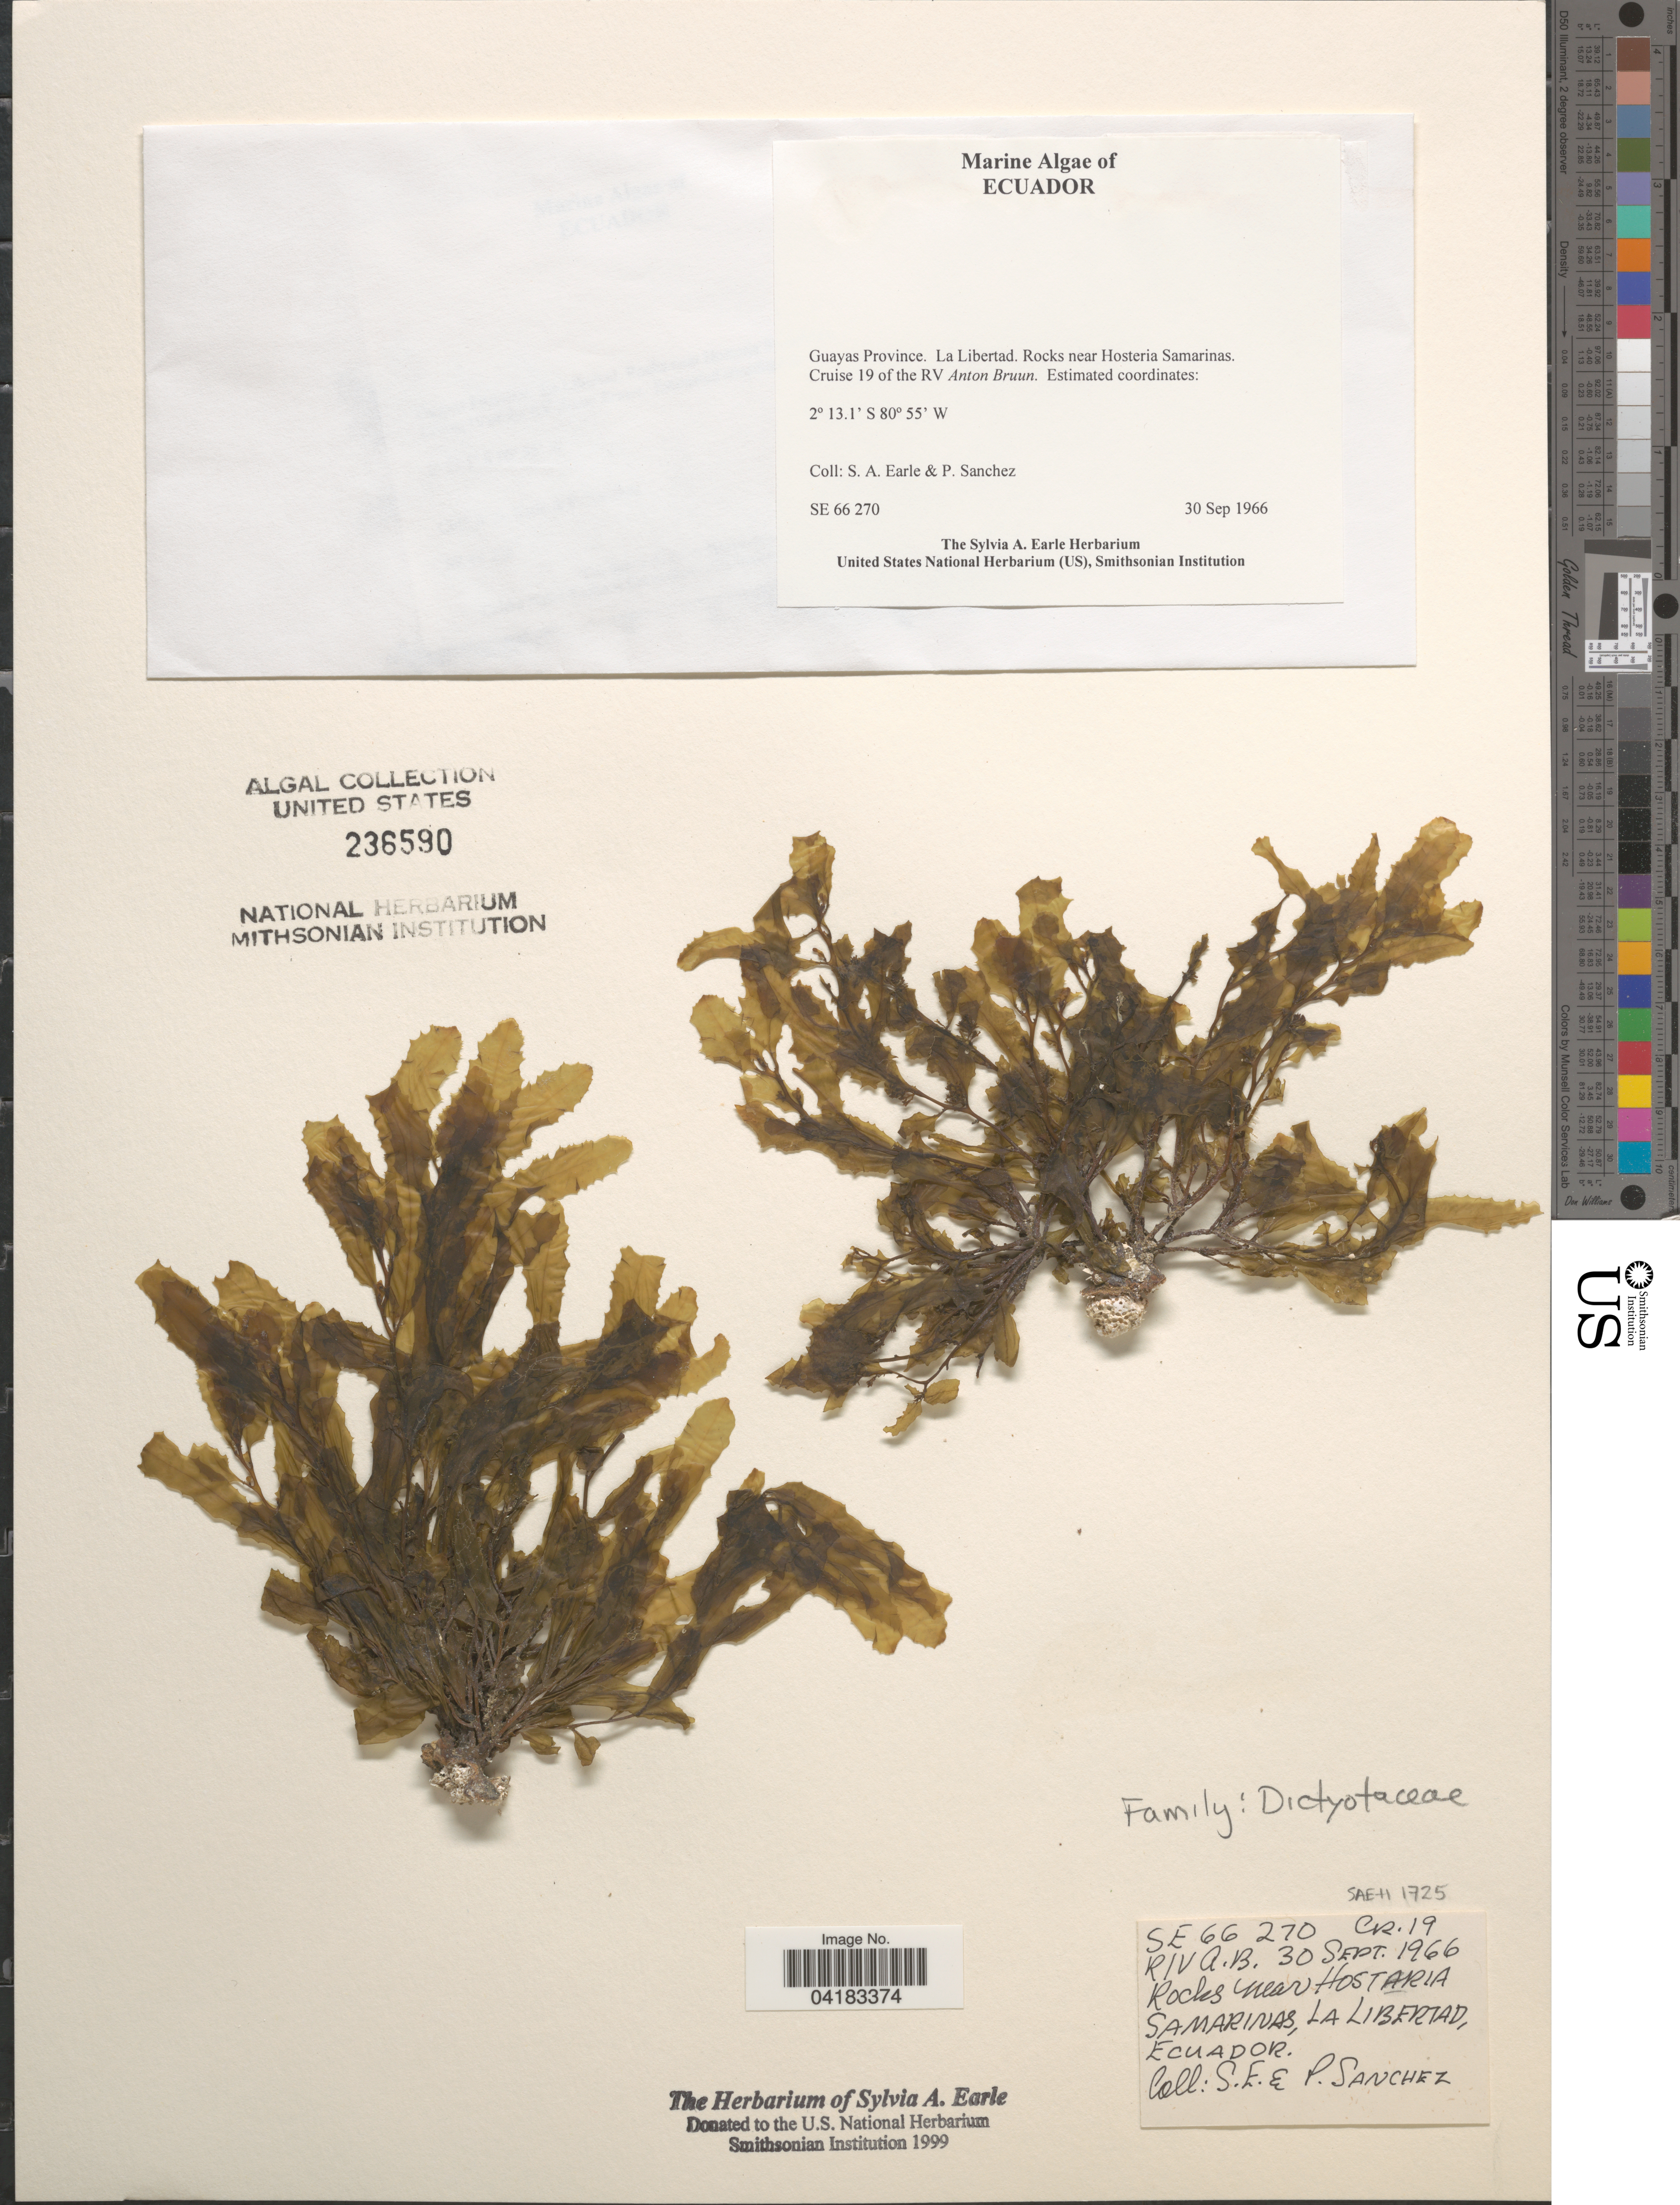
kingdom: Chromista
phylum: Ochrophyta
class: Phaeophyceae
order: Dictyotales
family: Dictyotaceae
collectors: S. A. Earle & P. Sanchez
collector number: SE66270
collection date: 1966-09-30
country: Ecuador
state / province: Guayas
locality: La Libertad. Rocks near Hosteria Samarinas. Cruise 19 of the RV Anton Bruun.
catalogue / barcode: US 236590